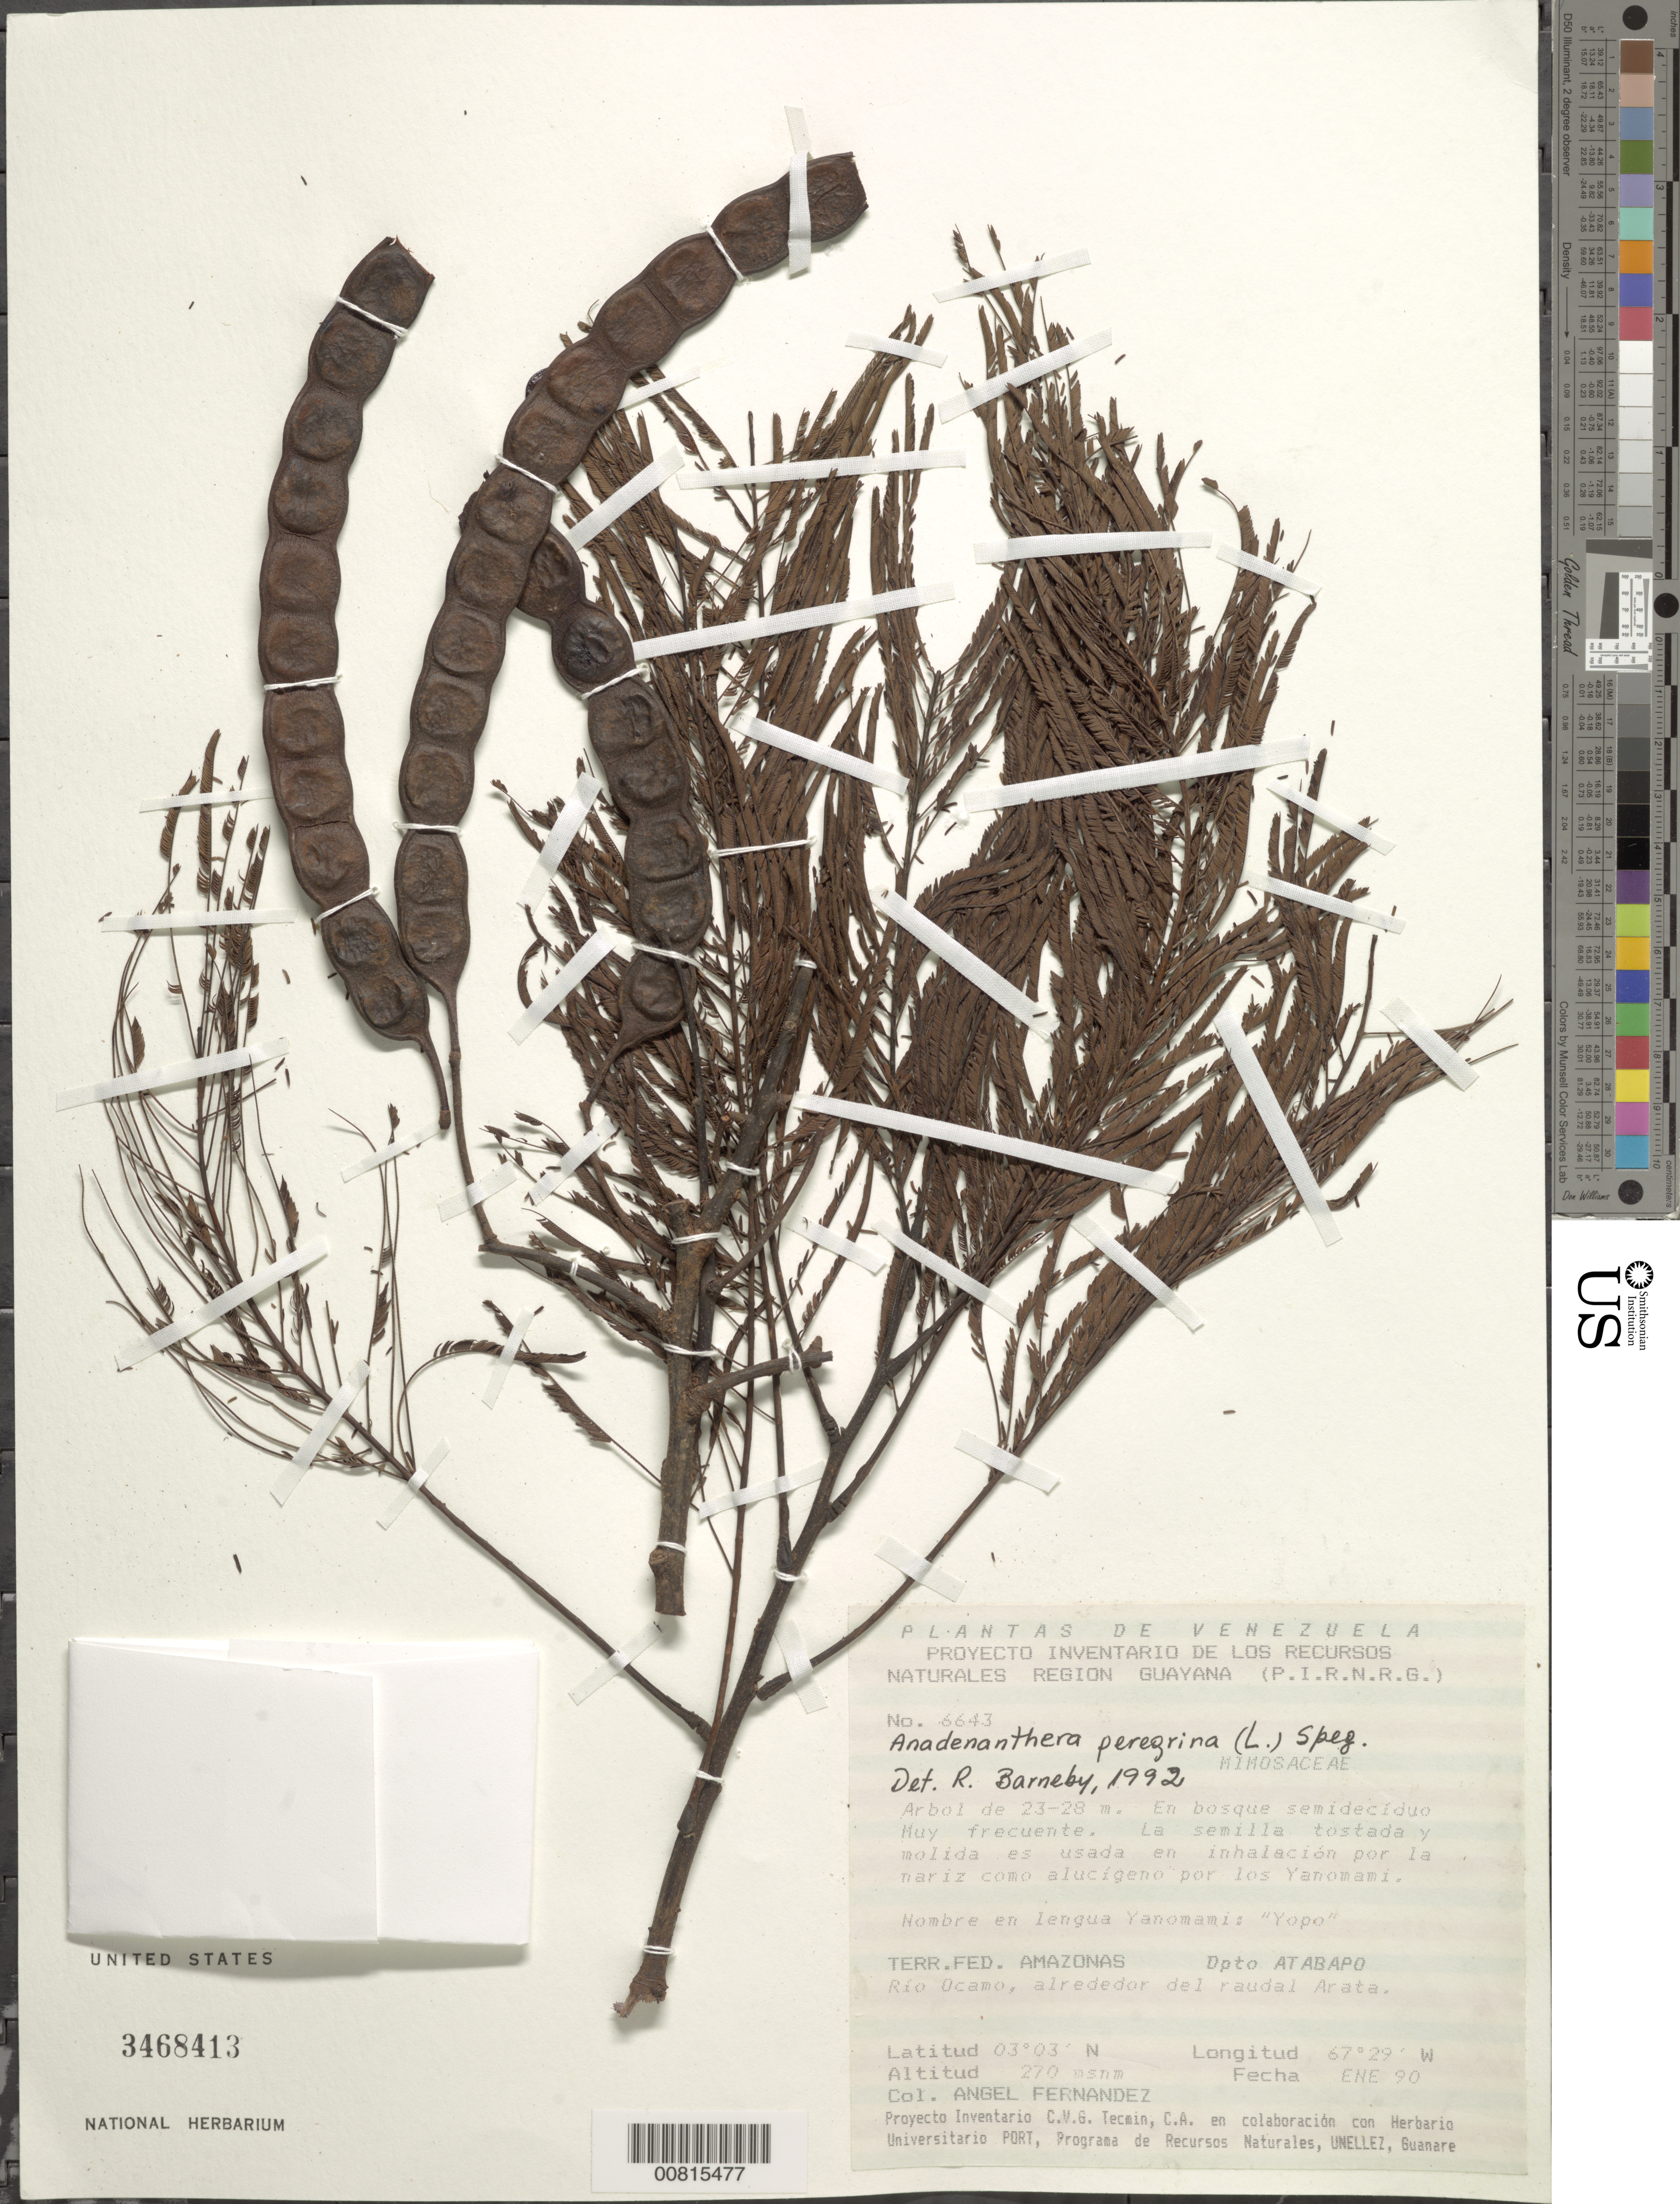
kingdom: Plantae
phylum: Tracheophyta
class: Magnoliopsida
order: Fabales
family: Fabaceae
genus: Anadenanthera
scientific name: Anadenanthera peregrina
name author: (L.) Speg.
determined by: Barneby, Rupert C., (NY)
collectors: A. Fernández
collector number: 6643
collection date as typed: Jan-90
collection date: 1990-01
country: Venezuela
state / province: Amazonas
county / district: Atabapo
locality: Río Ocamo, alrededor del raudal Arata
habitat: Bosque semideciduo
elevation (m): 270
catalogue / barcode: US 3468413